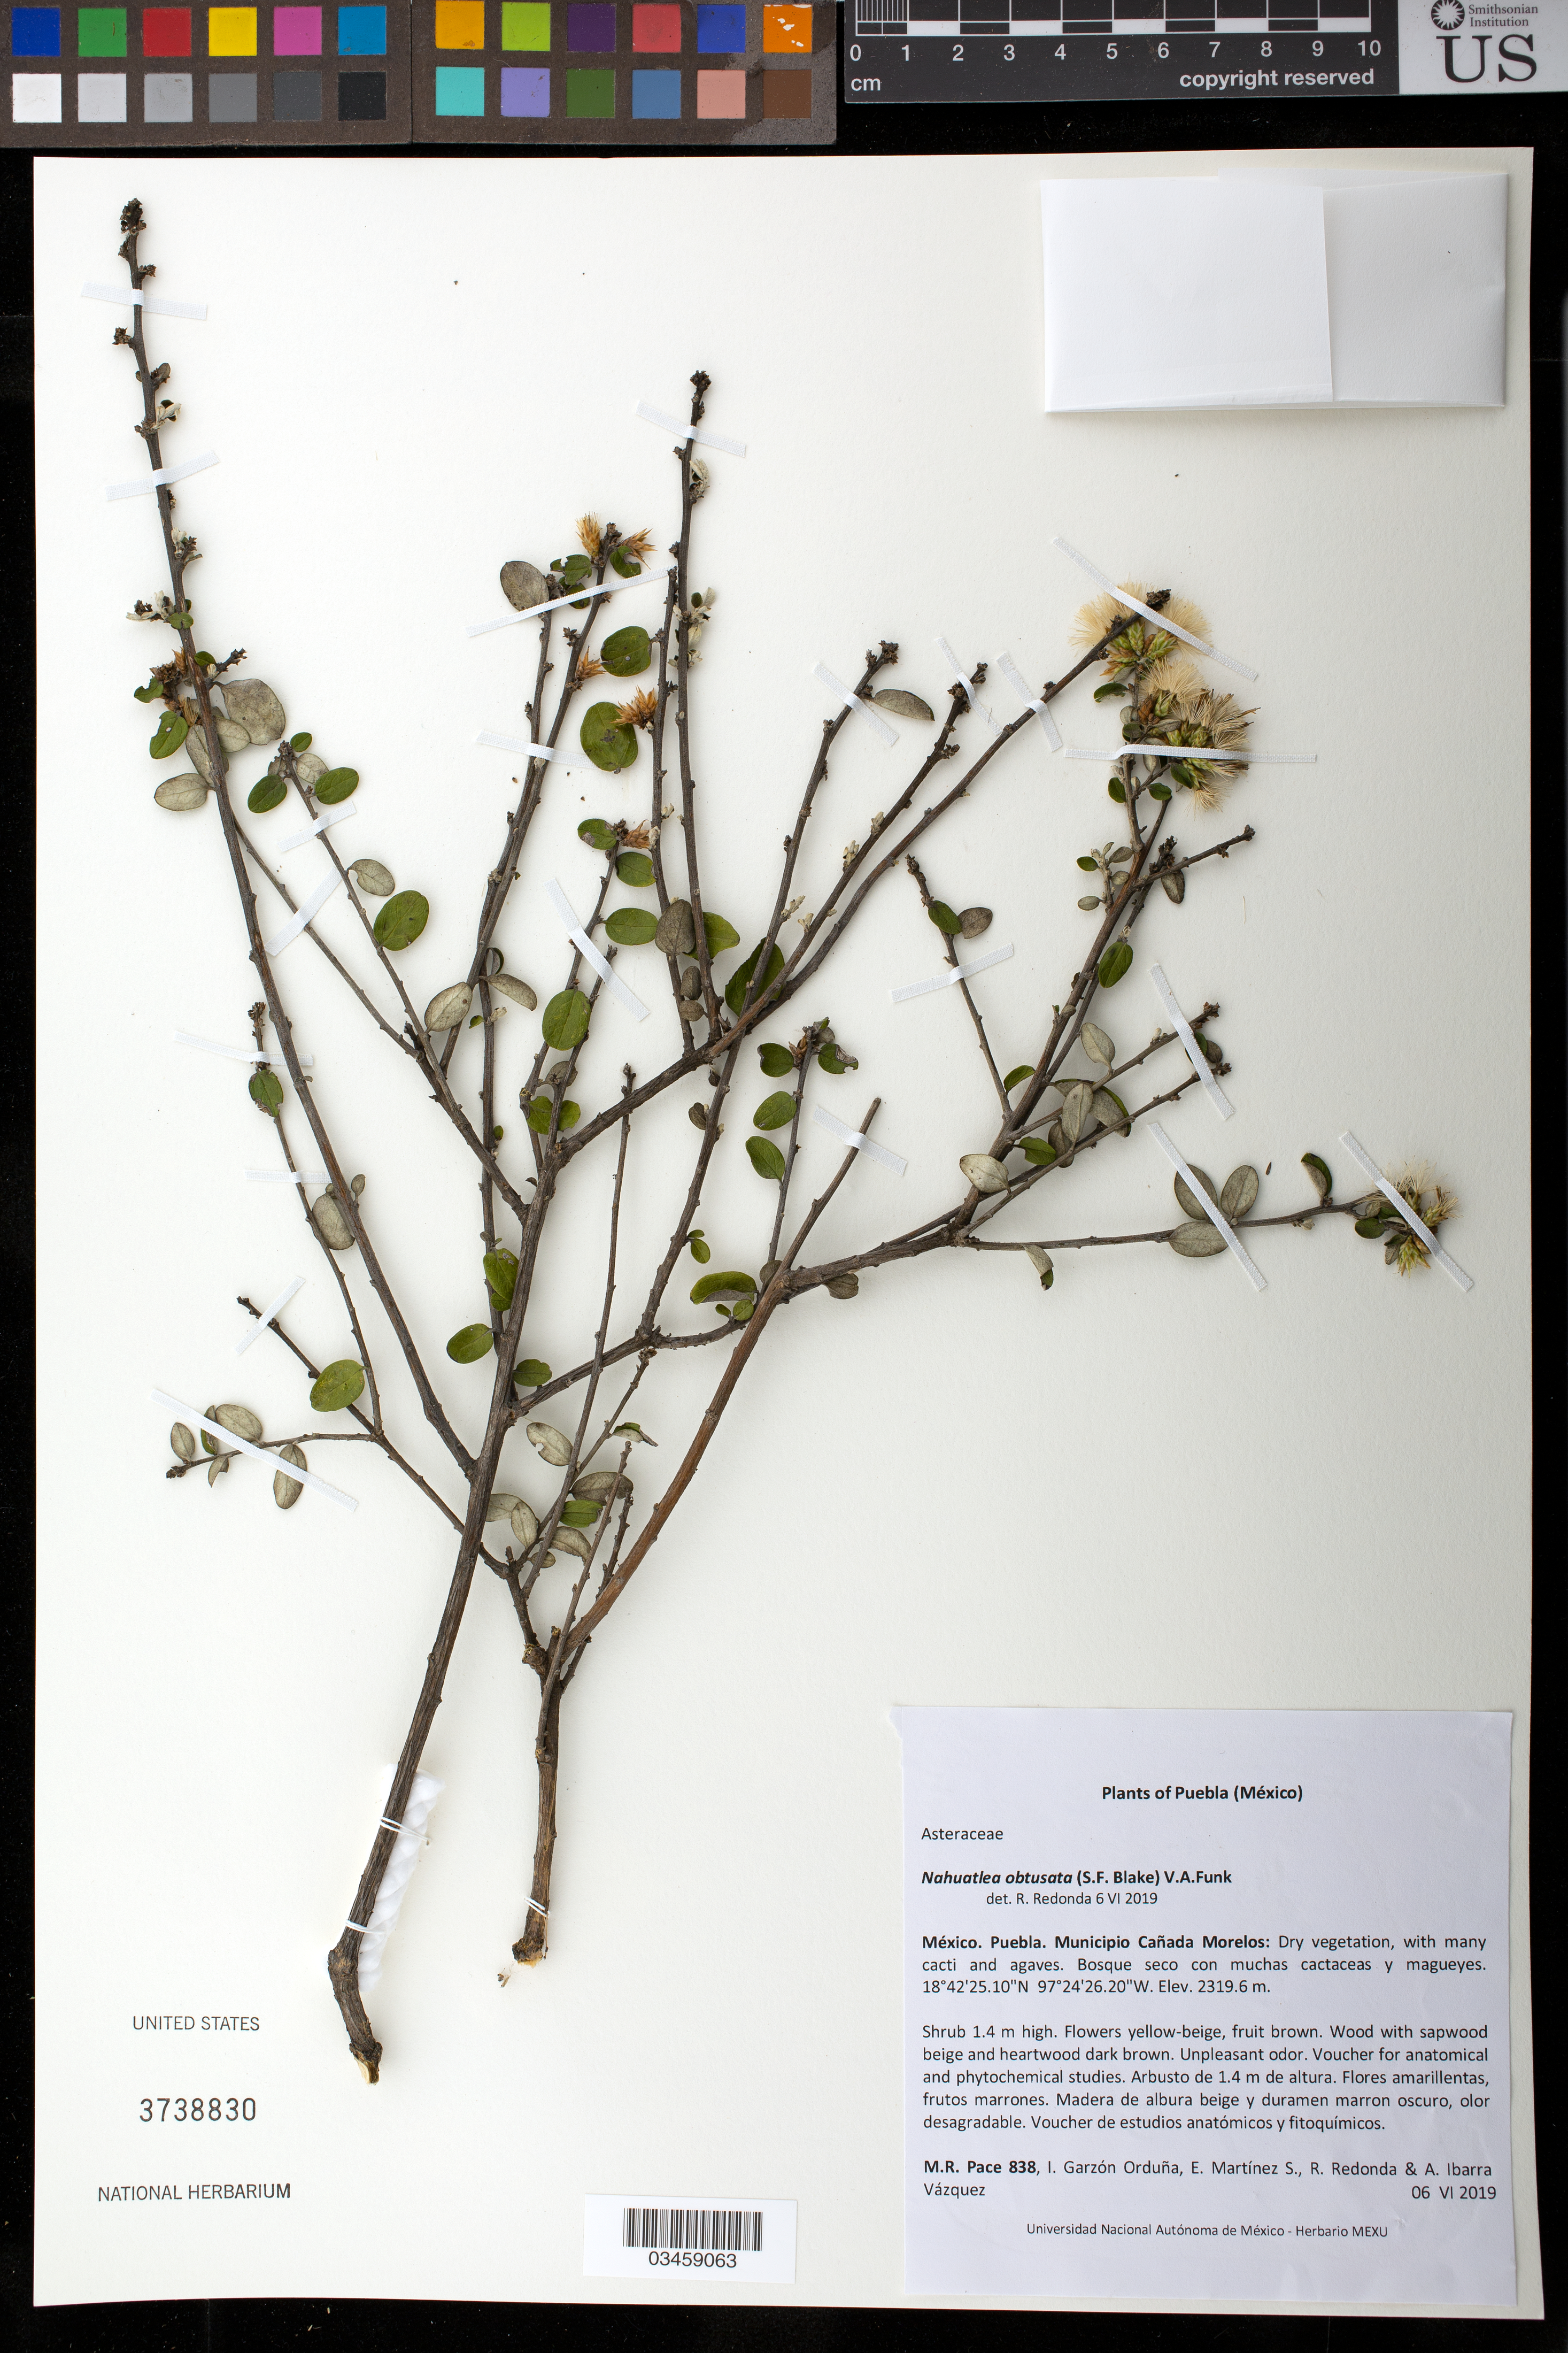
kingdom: Plantae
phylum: Tracheophyta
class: Magnoliopsida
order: Asterales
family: Asteraceae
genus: Nahuatlea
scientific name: Nahuatlea obtusata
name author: (S.F. Blake) V.A. Funk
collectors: M. R. Pace, I. Garzón Orduna, E. Martínez S., R. Redonda-Martínez & A. Ibarra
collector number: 838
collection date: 2019-06-06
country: Mexico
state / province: Puebla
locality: Municipio Canada Morelos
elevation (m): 2319.6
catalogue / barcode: US 3738830